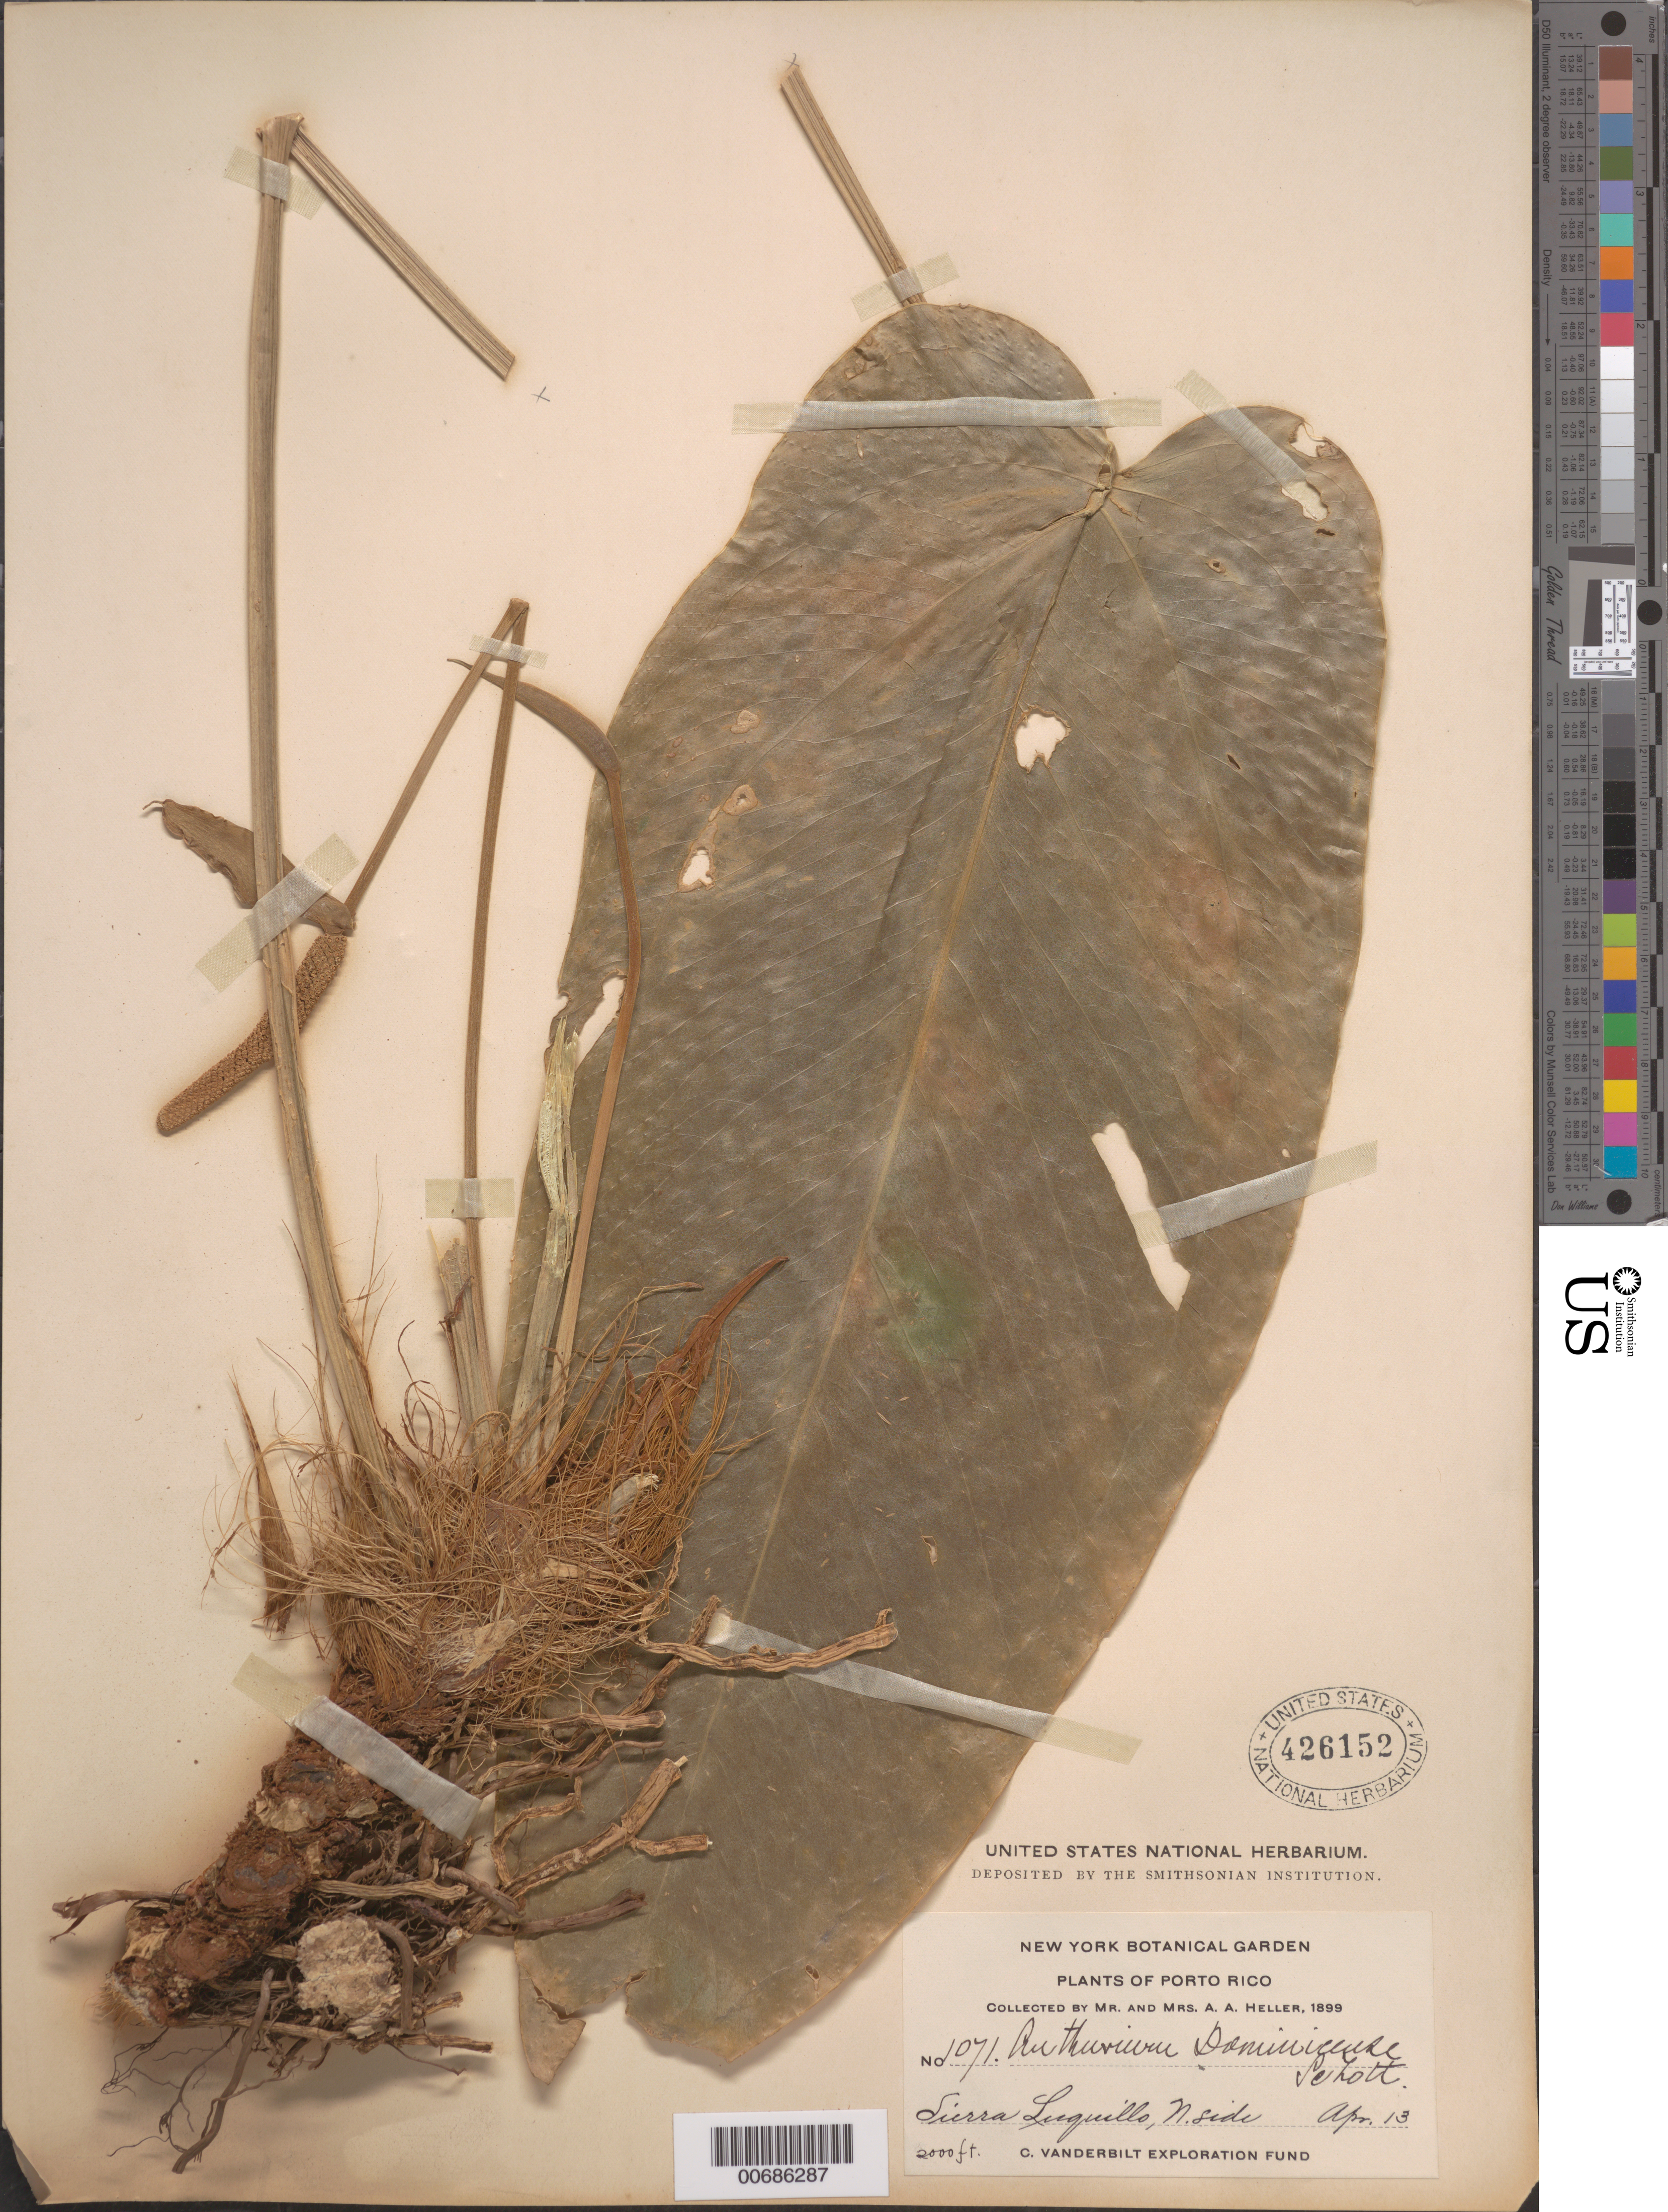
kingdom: Plantae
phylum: Tracheophyta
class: Liliopsida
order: Alismatales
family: Araceae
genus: Anthurium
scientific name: Anthurium dominicense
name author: Schott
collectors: A. A. Heller & -- Heller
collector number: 1071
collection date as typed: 13 Apr 1899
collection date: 1899-04-13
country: Puerto Rico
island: Greater Antilles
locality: Sierra Luguillo, N side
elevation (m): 610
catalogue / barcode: US 426152